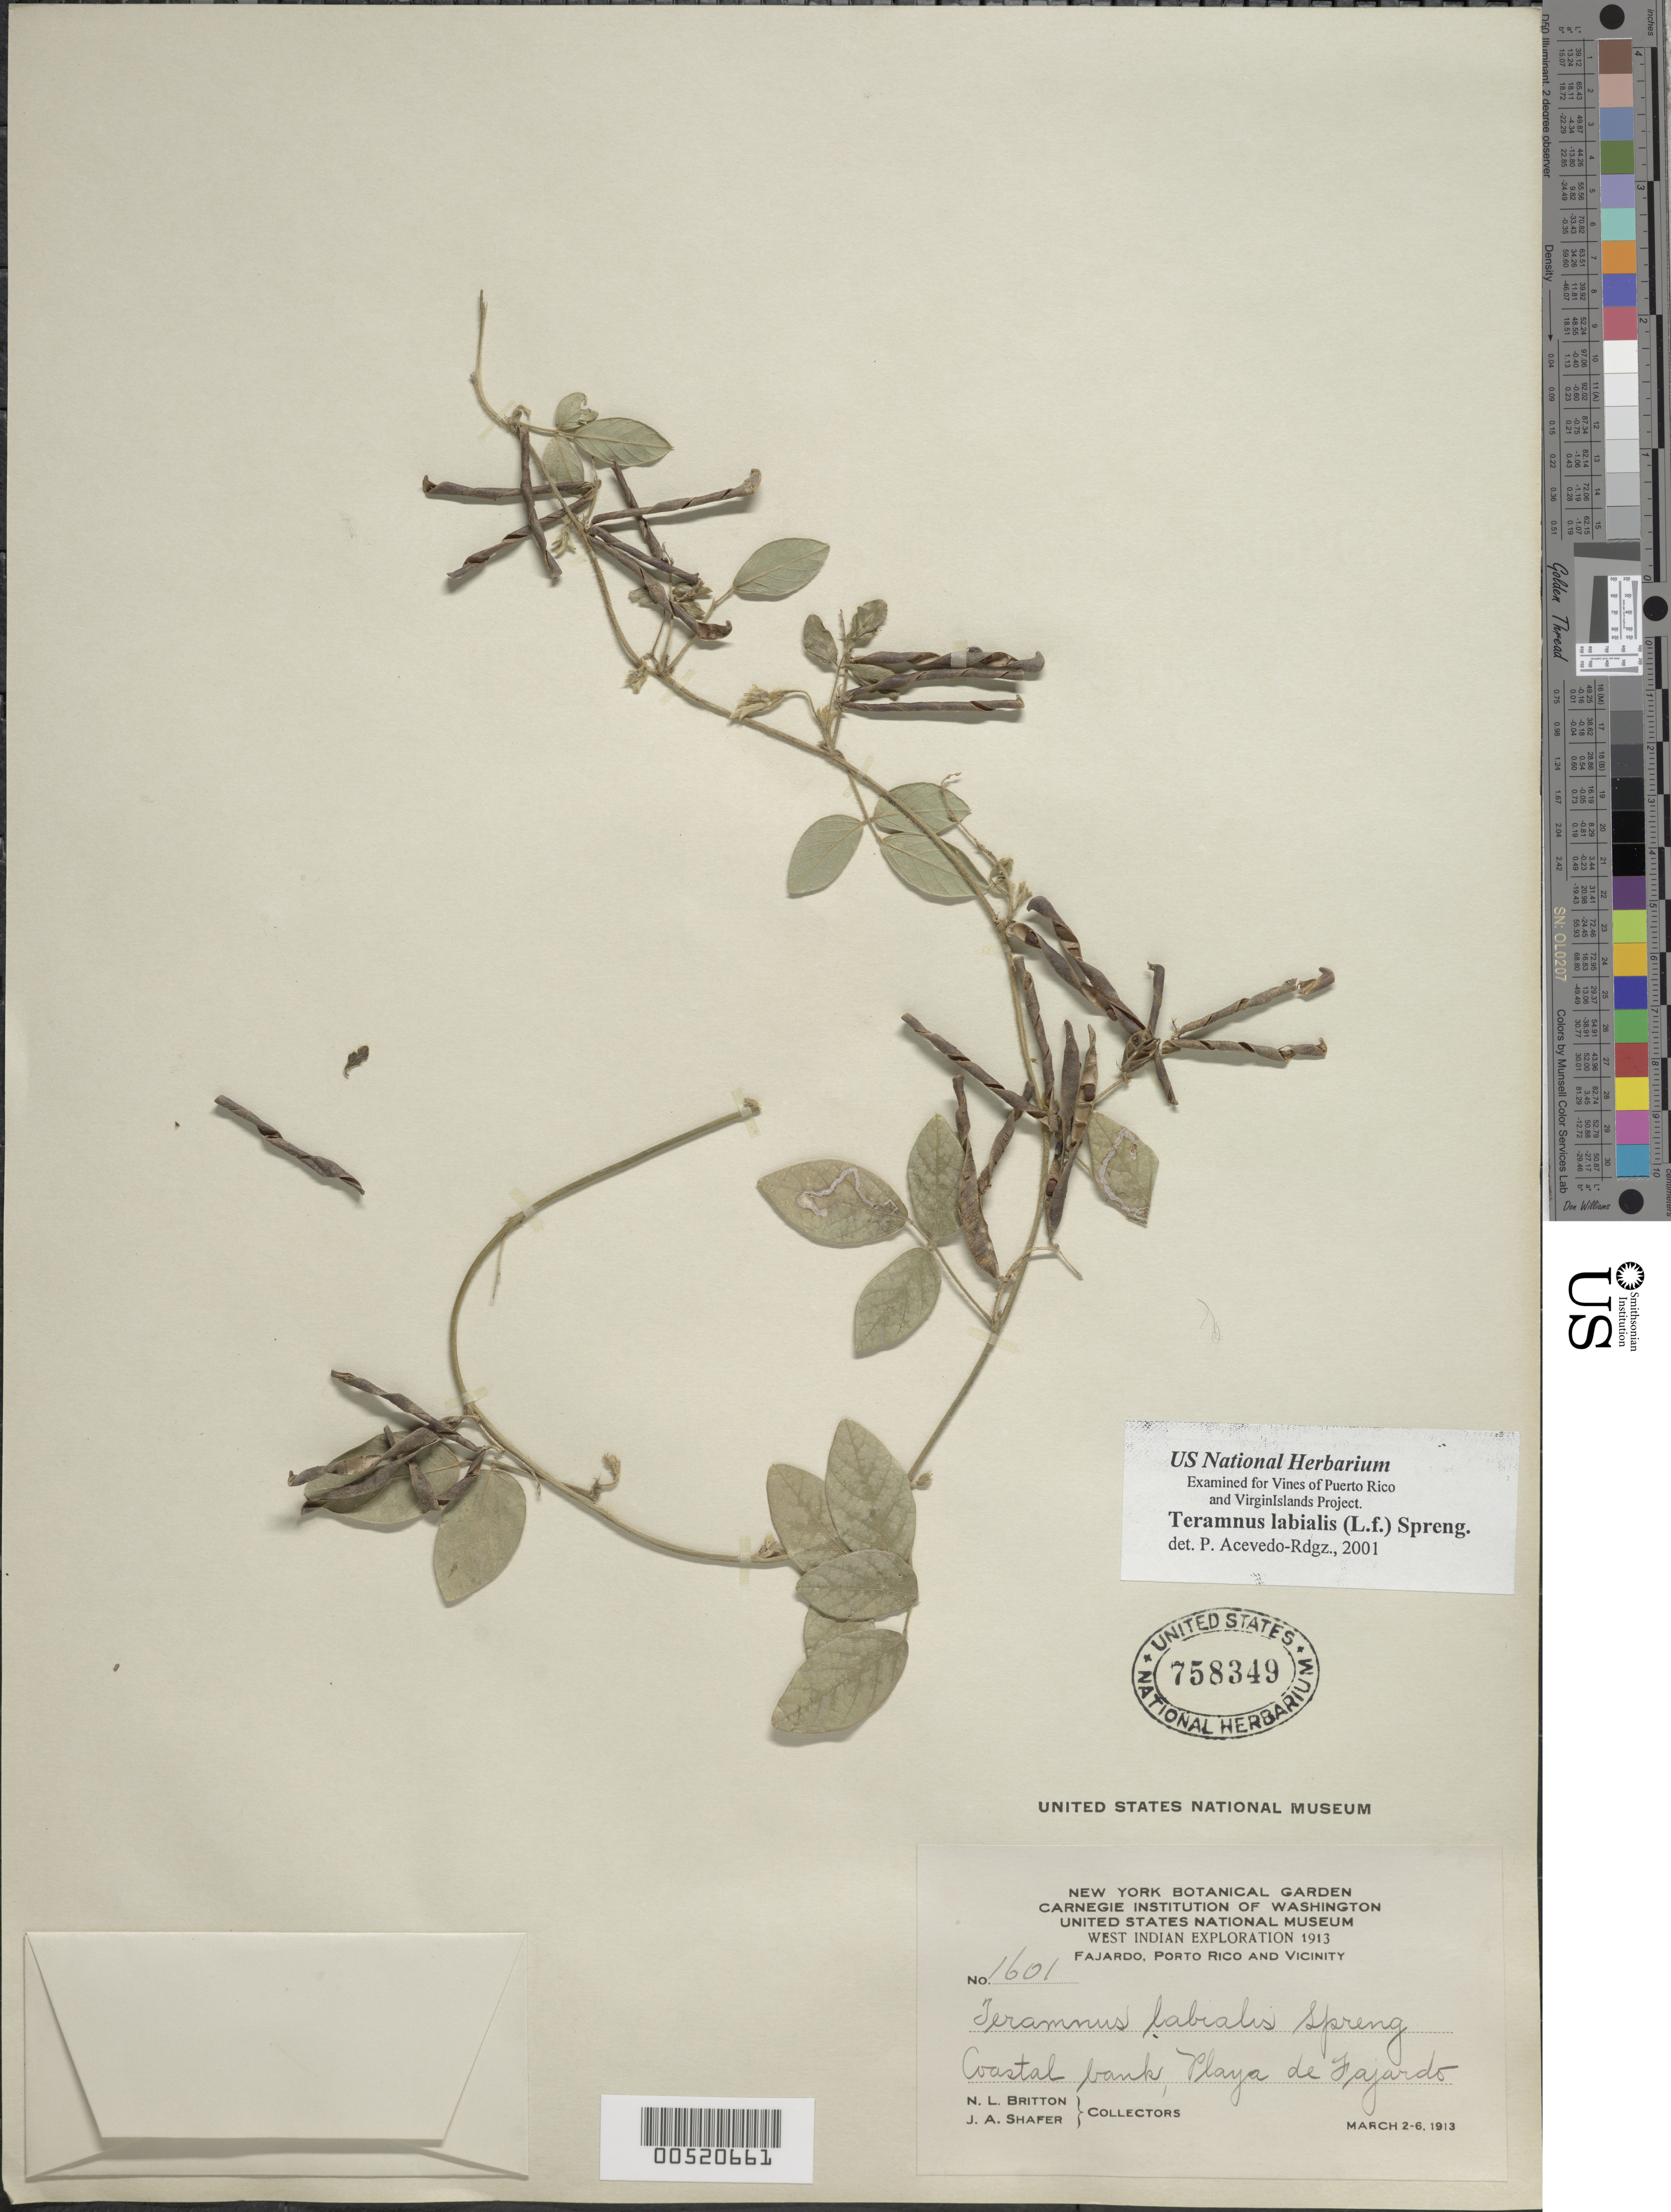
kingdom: Plantae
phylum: Tracheophyta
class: Magnoliopsida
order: Fabales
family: Fabaceae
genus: Teramnus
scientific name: Teramnus labialis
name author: (L. f.) Spreng.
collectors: N. Britton & J. A. Shafer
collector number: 1601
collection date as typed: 02 Mar 1913 to 06 Mar 1913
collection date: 1913-03-02/1913-03-06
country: Puerto Rico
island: Greater Antilles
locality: Playa de Fajardo. Coastal bank.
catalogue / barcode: US 758349